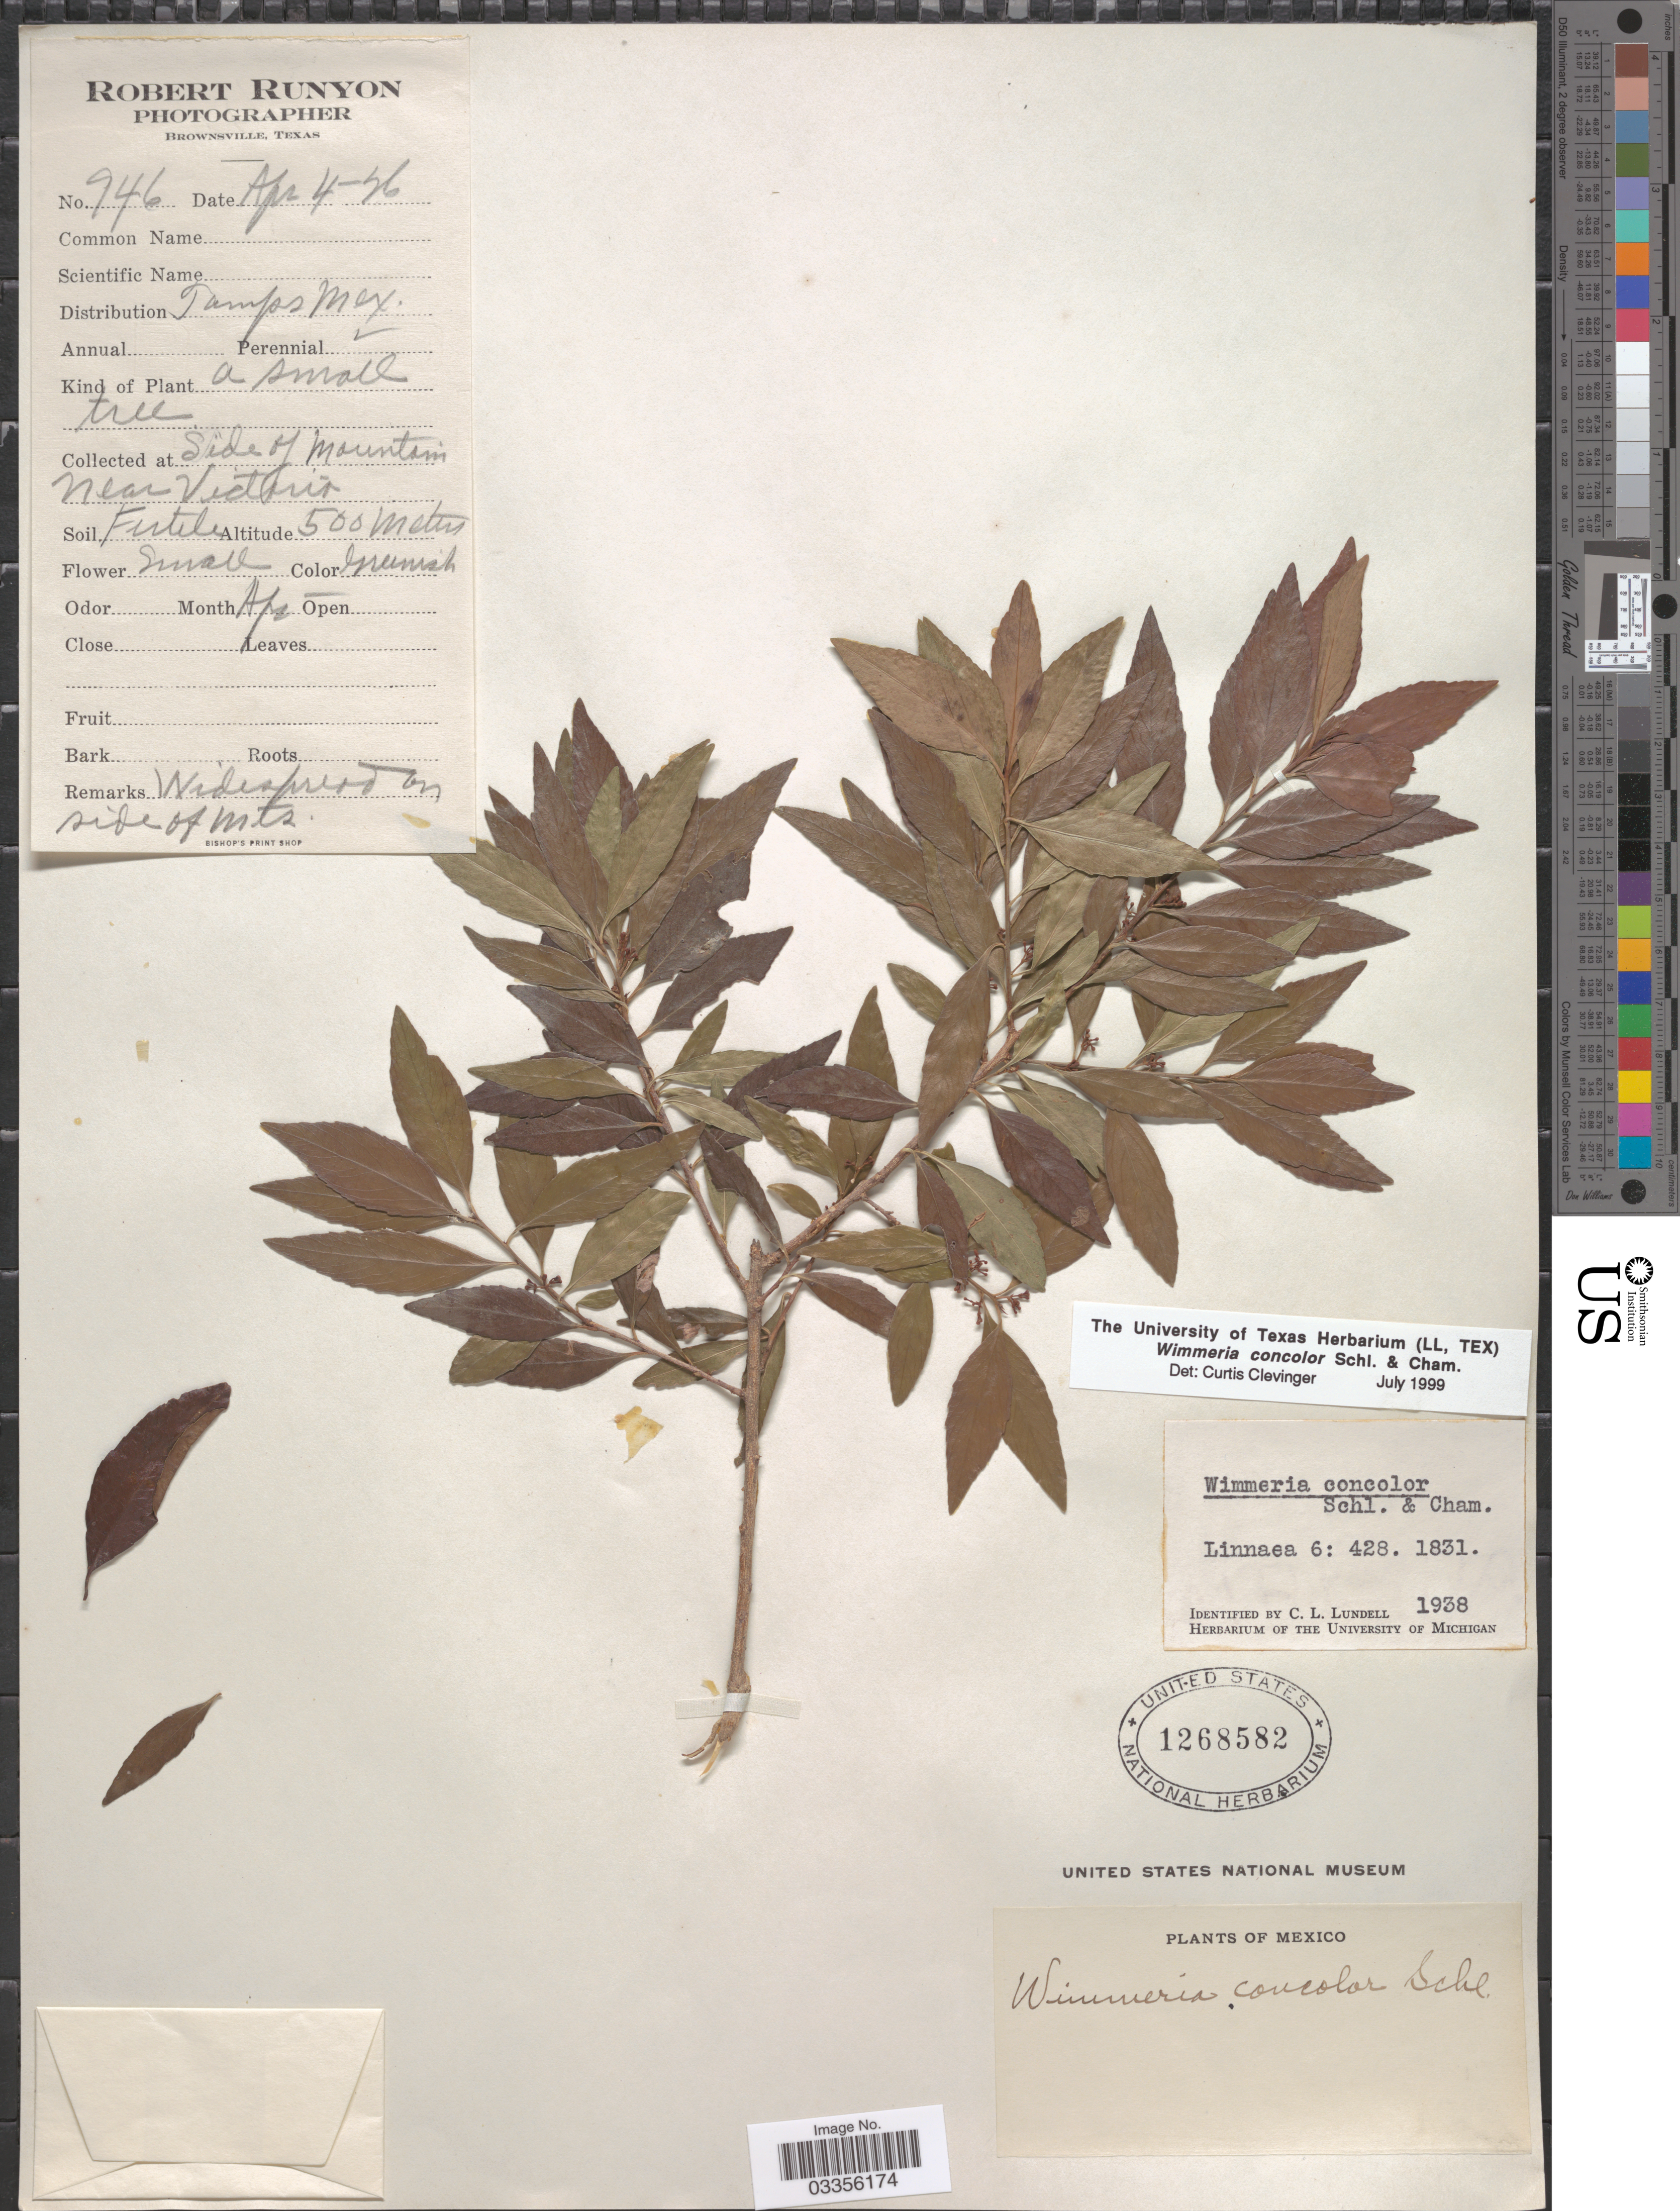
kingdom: Plantae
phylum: Tracheophyta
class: Magnoliopsida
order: Celastrales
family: Celastraceae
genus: Wimmeria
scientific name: Wimmeria concolor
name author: Schltdl. & Cham.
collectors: R. Runyon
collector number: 946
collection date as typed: Transcribed d/m/y: 4/4/26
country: Mexico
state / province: Tamaulipas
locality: Side of Mountain near Victoria.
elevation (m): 500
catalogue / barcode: US 1268582